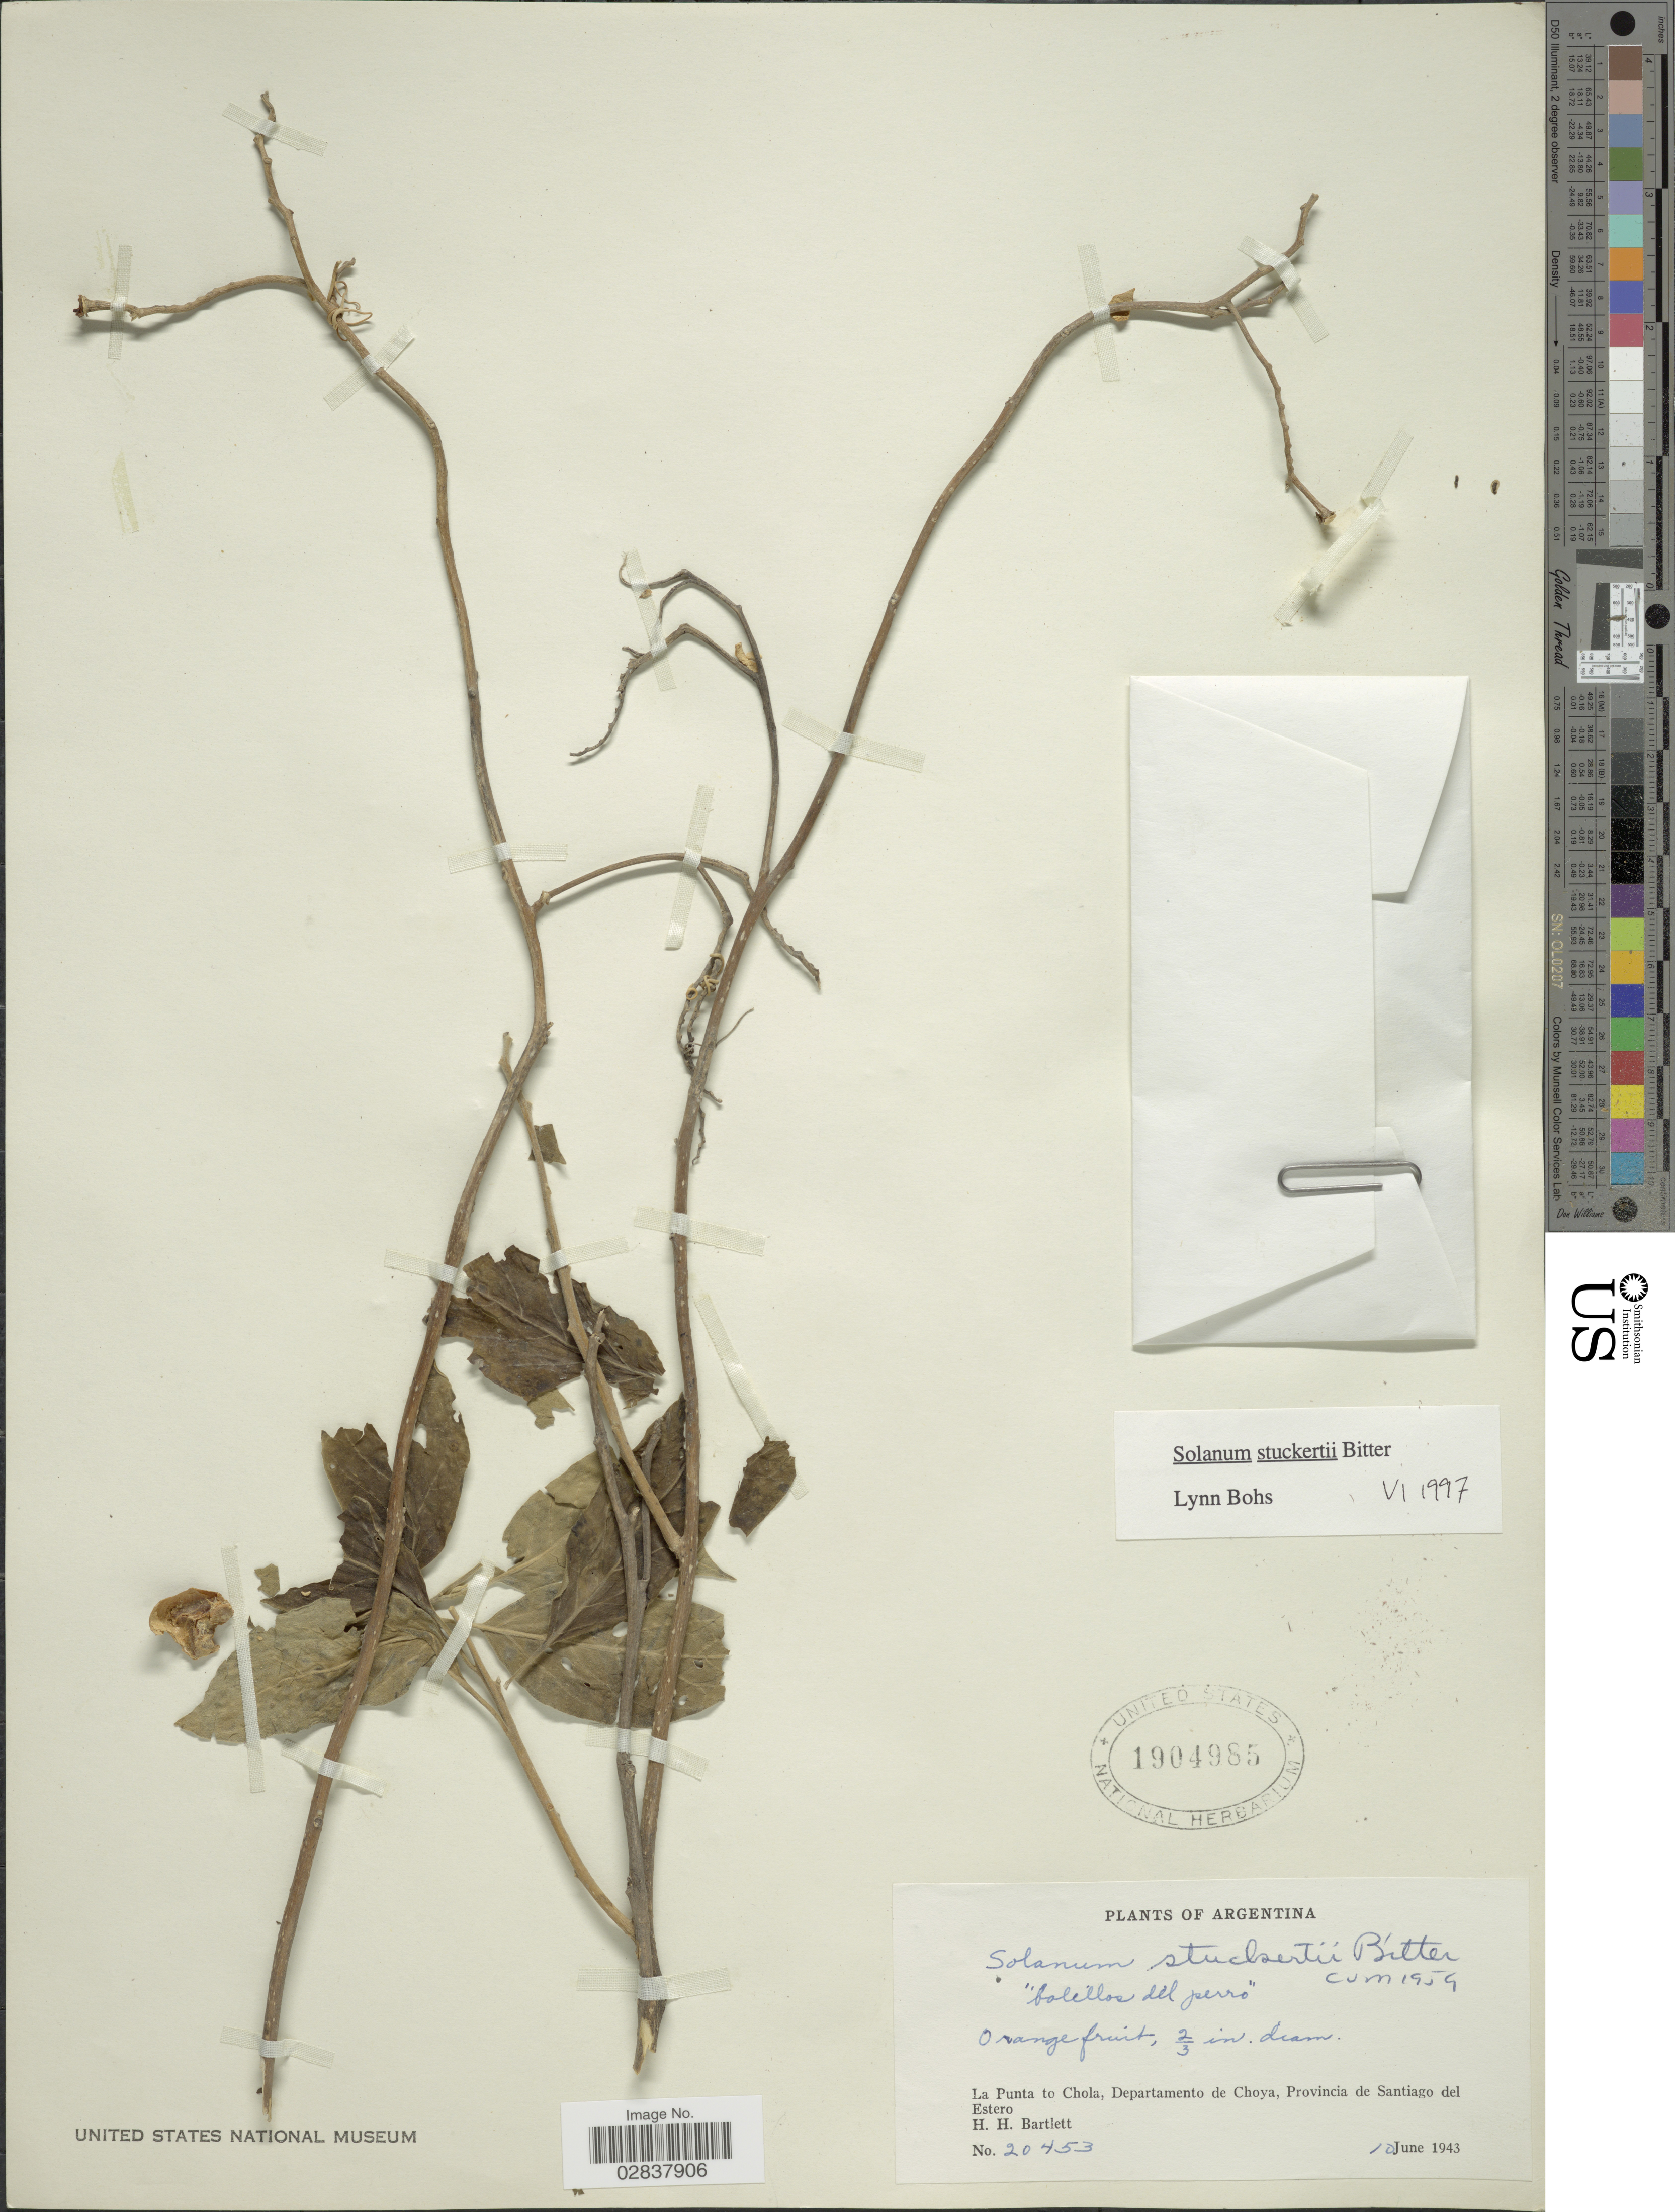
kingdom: Plantae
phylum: Tracheophyta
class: Magnoliopsida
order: Solanales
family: Solanaceae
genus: Solanum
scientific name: Solanum stuckertii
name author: Bitter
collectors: H. H. Bartlett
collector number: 20453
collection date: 1943-06-10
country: Argentina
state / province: Santiago del Estero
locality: La Punta to Chola, Departamento de Choya.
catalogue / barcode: US 1904985